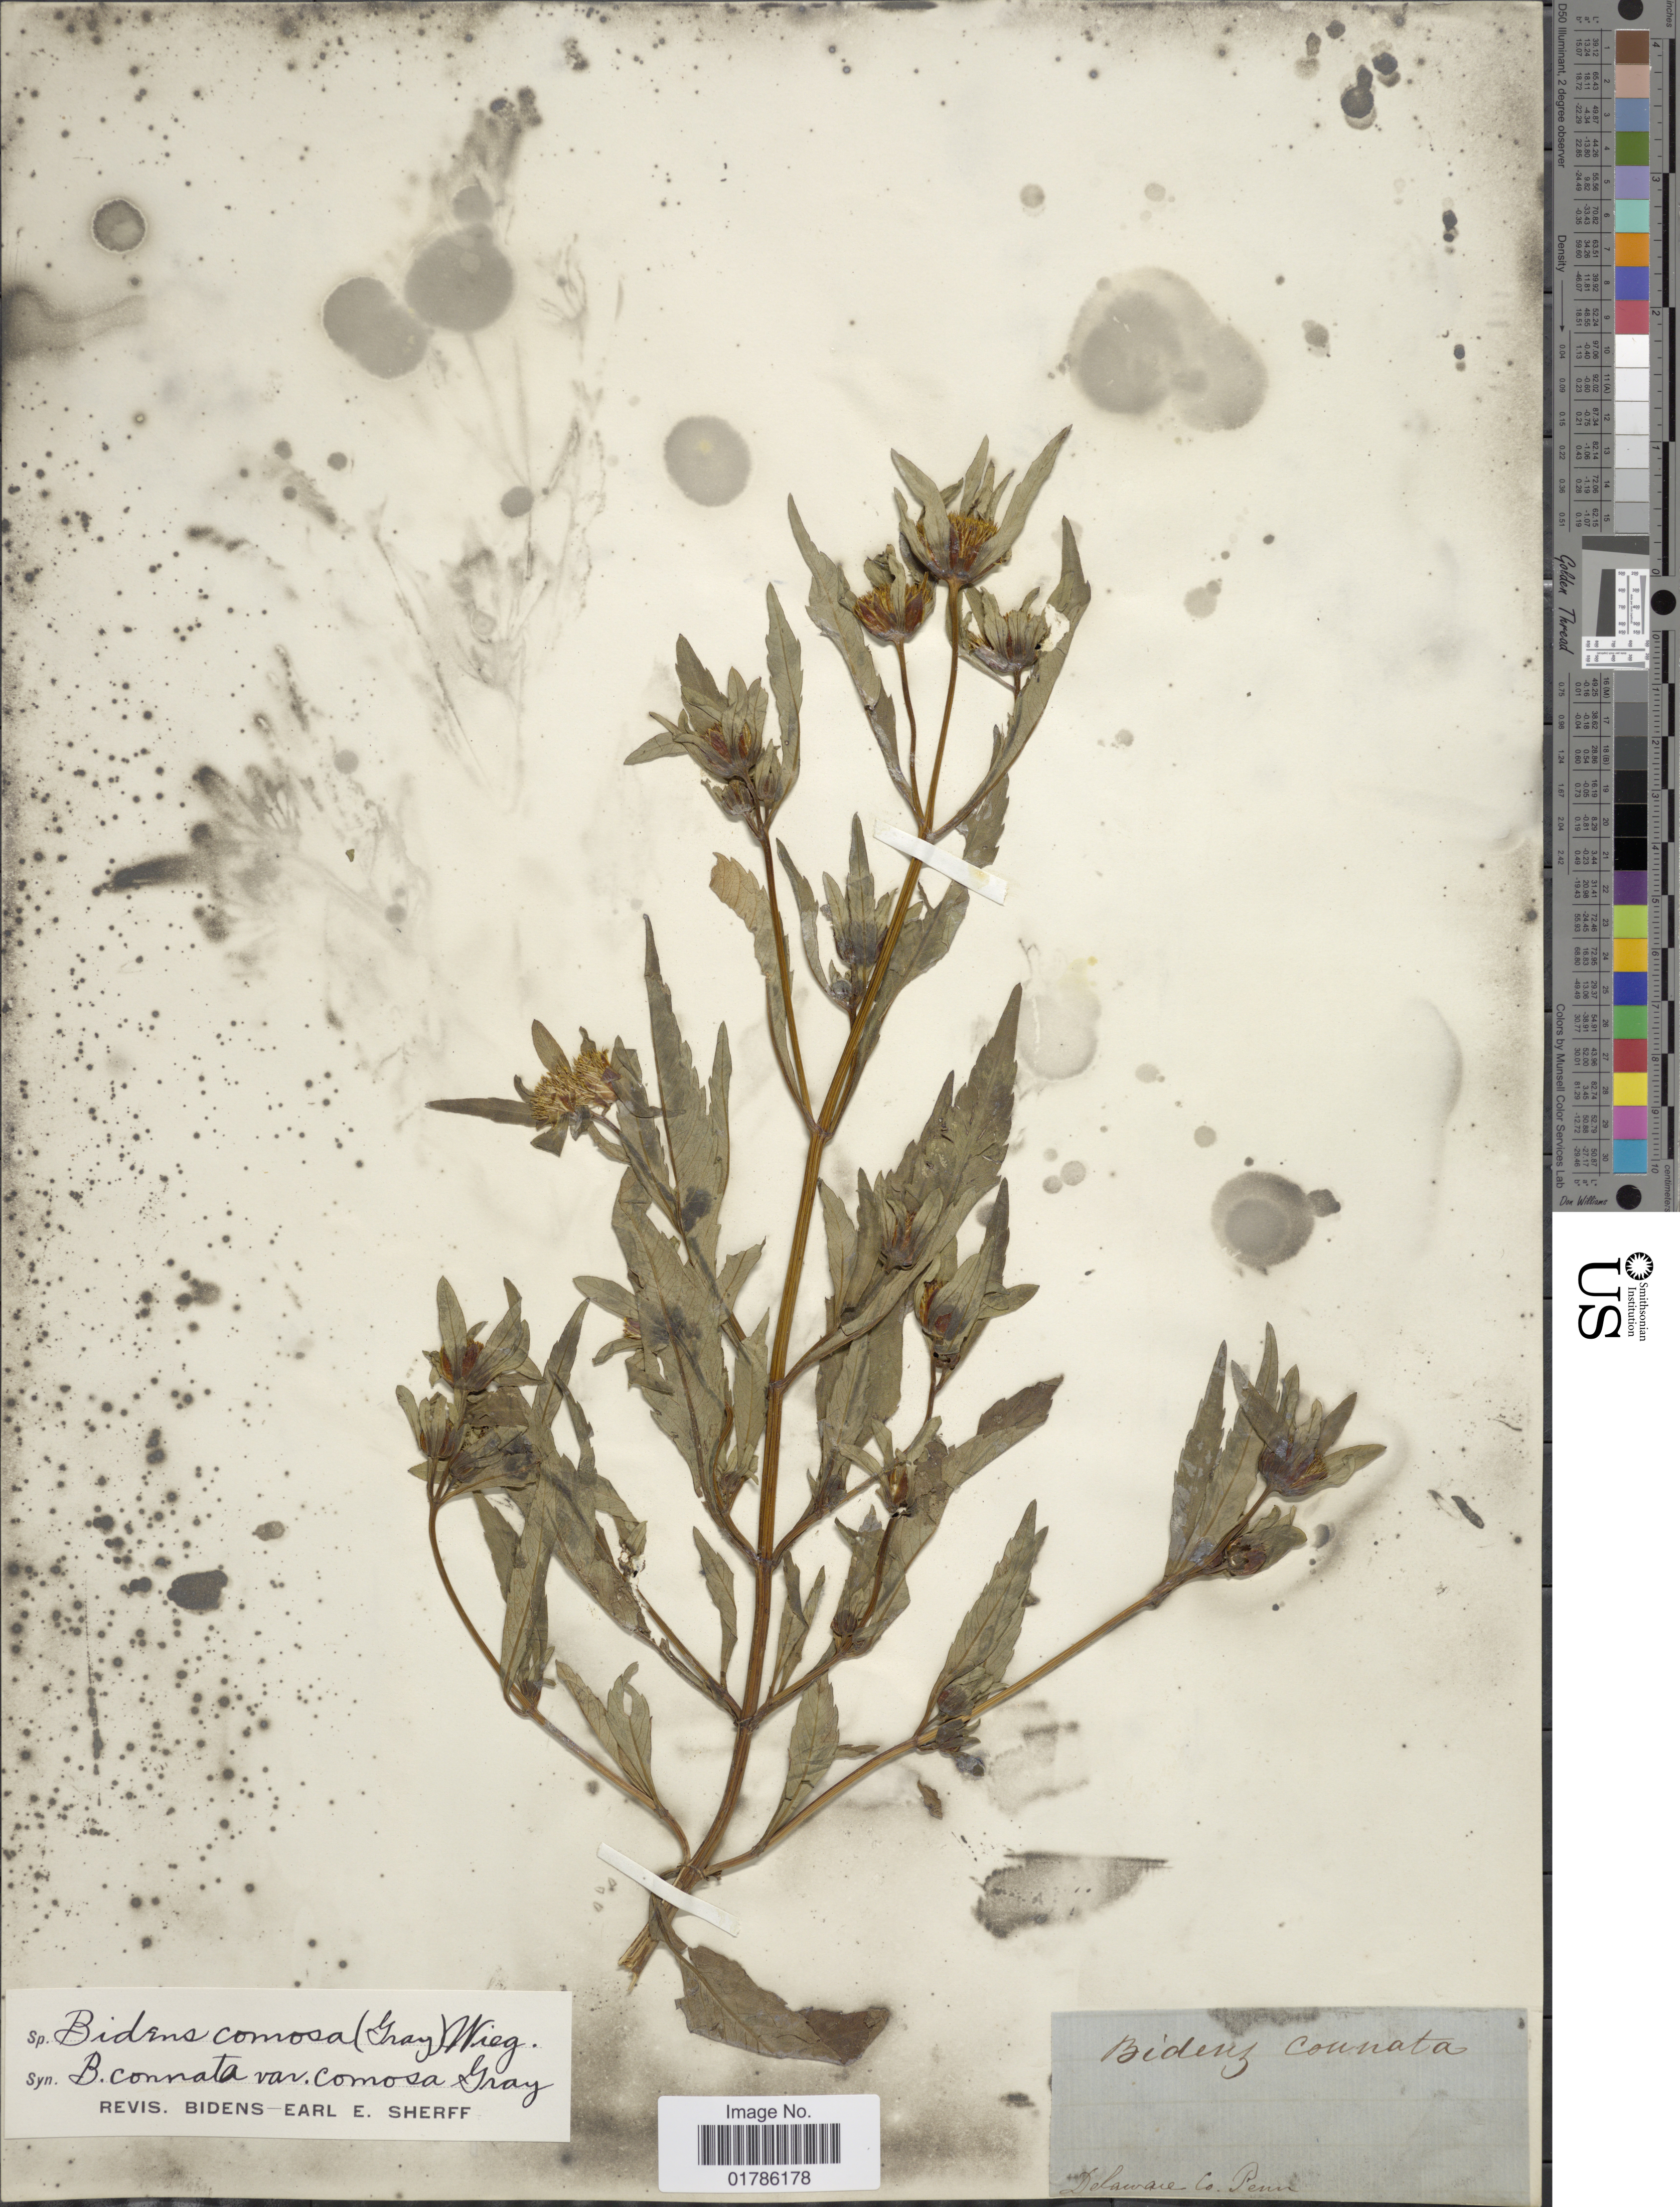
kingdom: Plantae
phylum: Tracheophyta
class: Magnoliopsida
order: Asterales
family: Asteraceae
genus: Bidens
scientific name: Bidens comosa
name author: (A. Gray) Wiegand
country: United States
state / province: Pennsylvania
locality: Delaware Co.